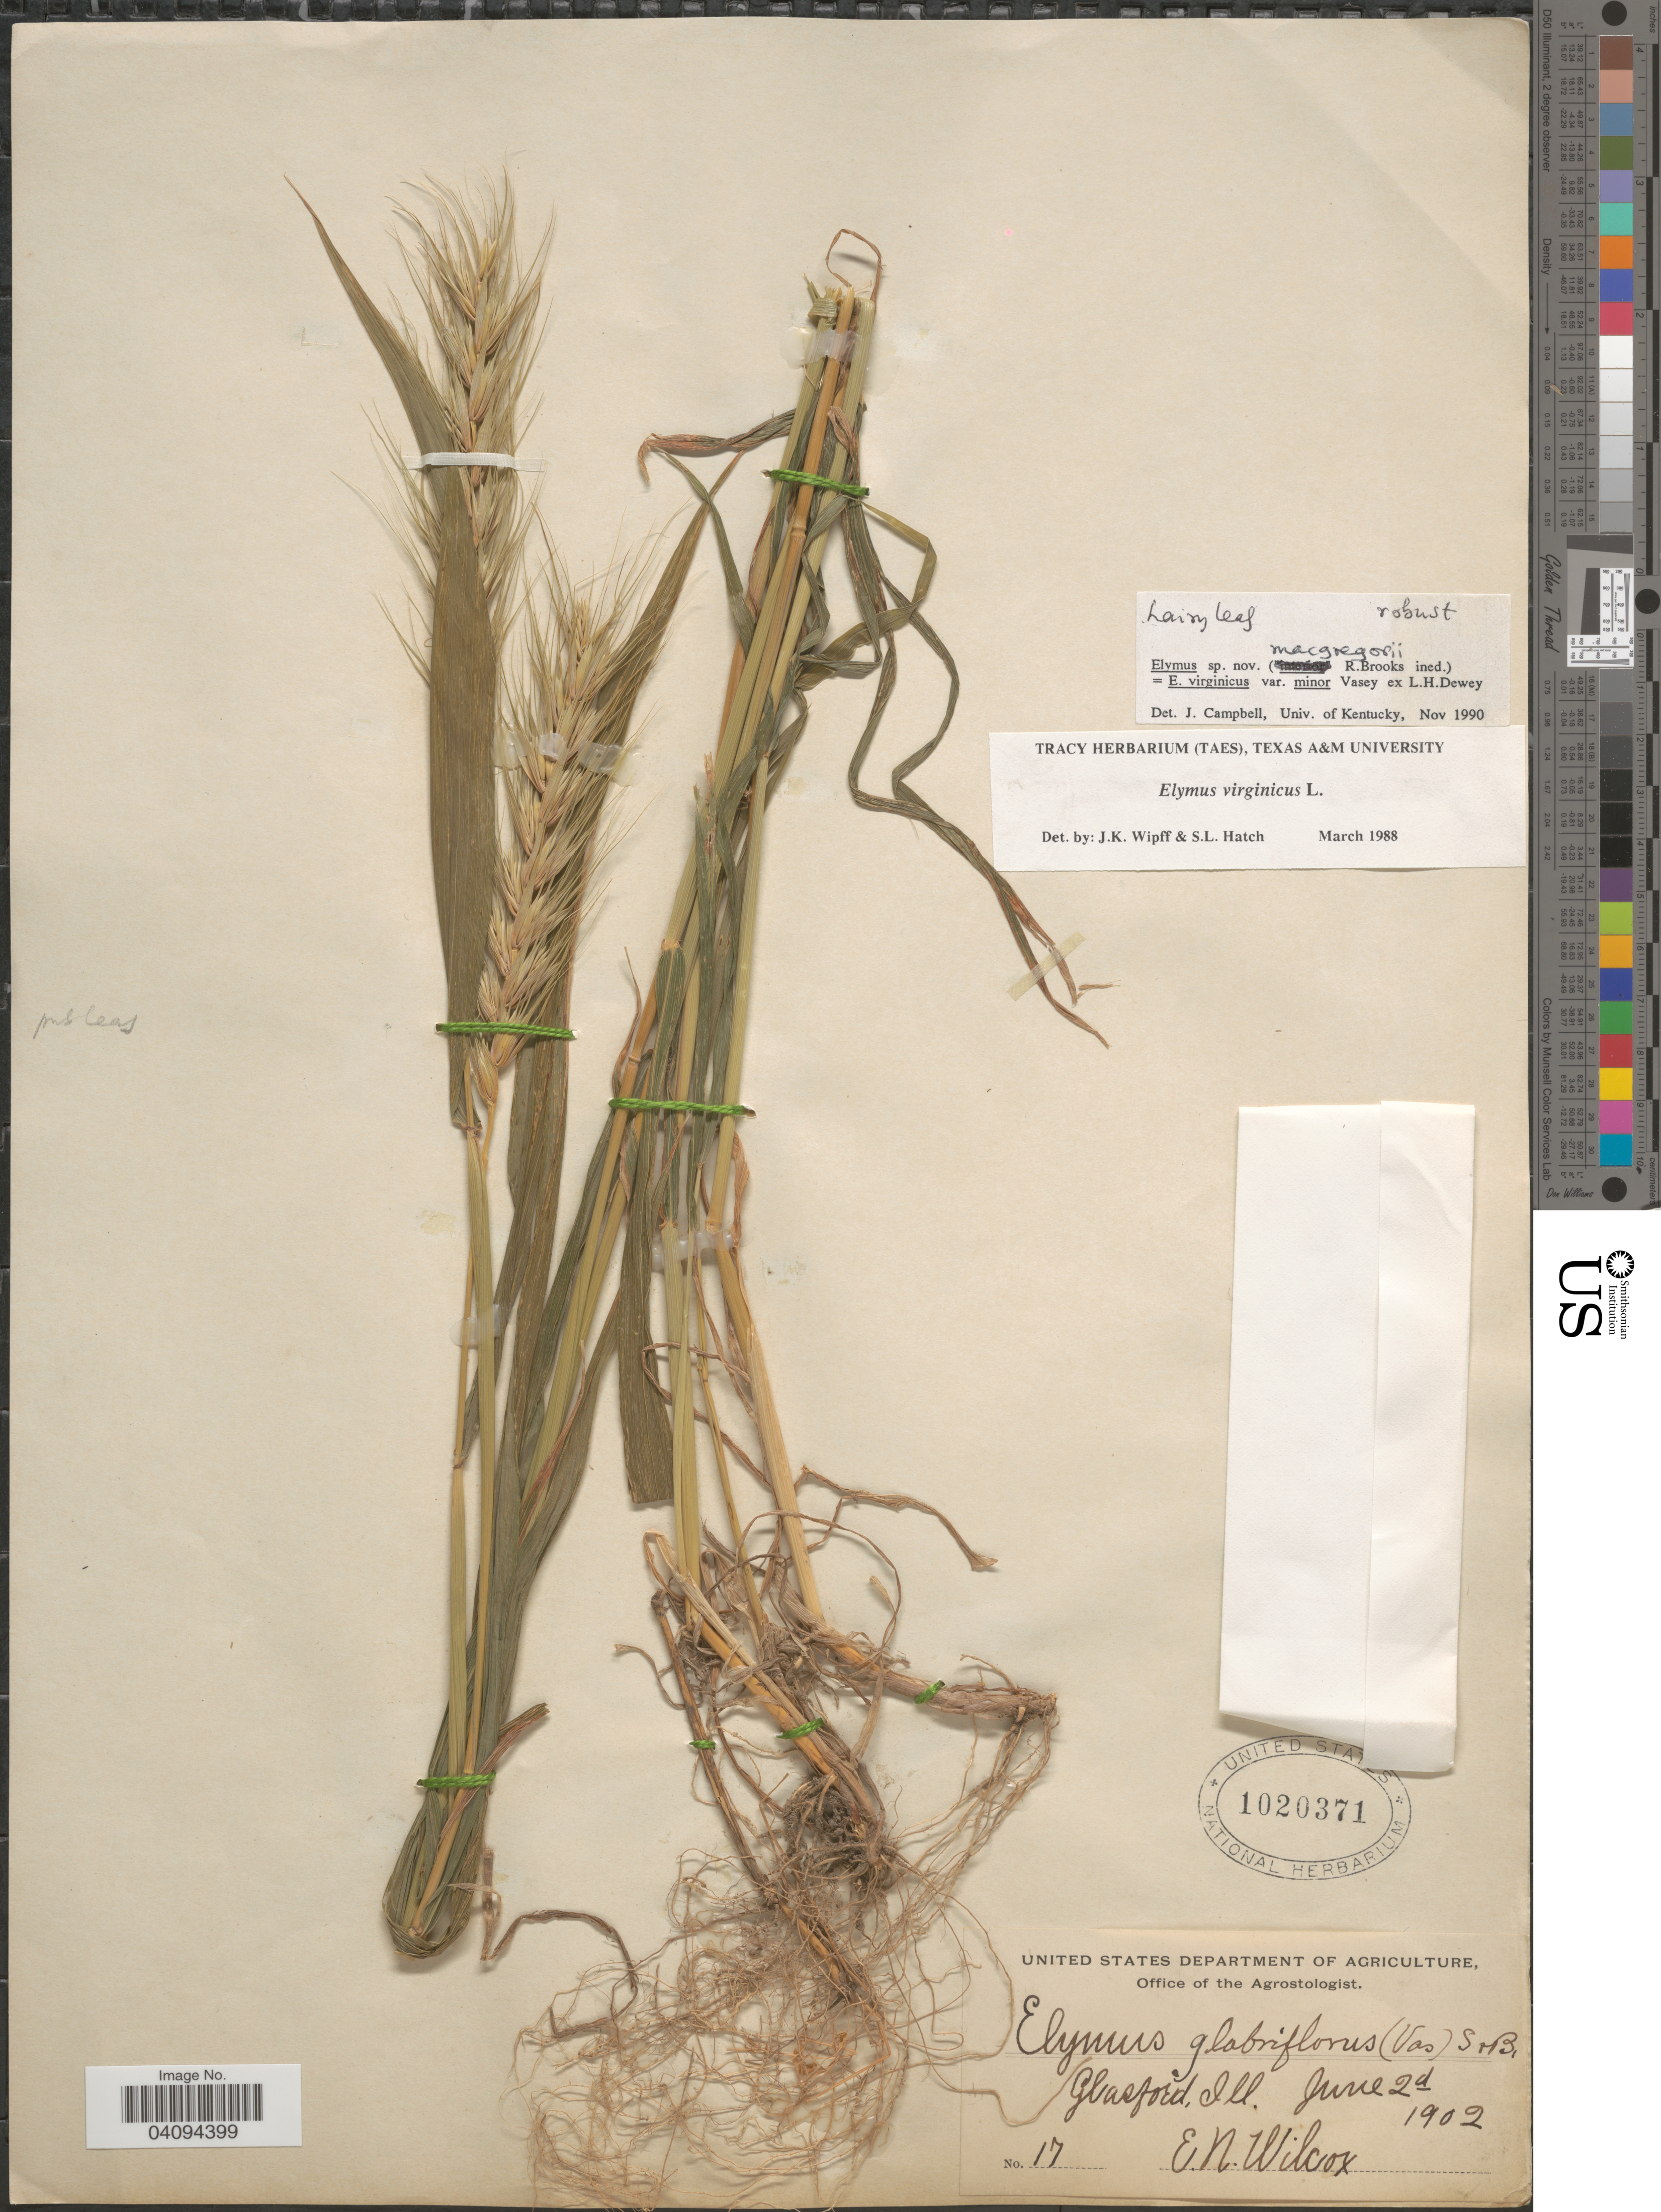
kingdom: Plantae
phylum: Tracheophyta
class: Liliopsida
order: Poales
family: Poaceae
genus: Elymus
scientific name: Elymus macgregorii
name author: R.E. Brooks & J.J.N. Campb.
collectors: E. Wilcox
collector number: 17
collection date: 1902-06-02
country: United States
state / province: Illinois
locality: Glasford.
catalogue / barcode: US 1020371